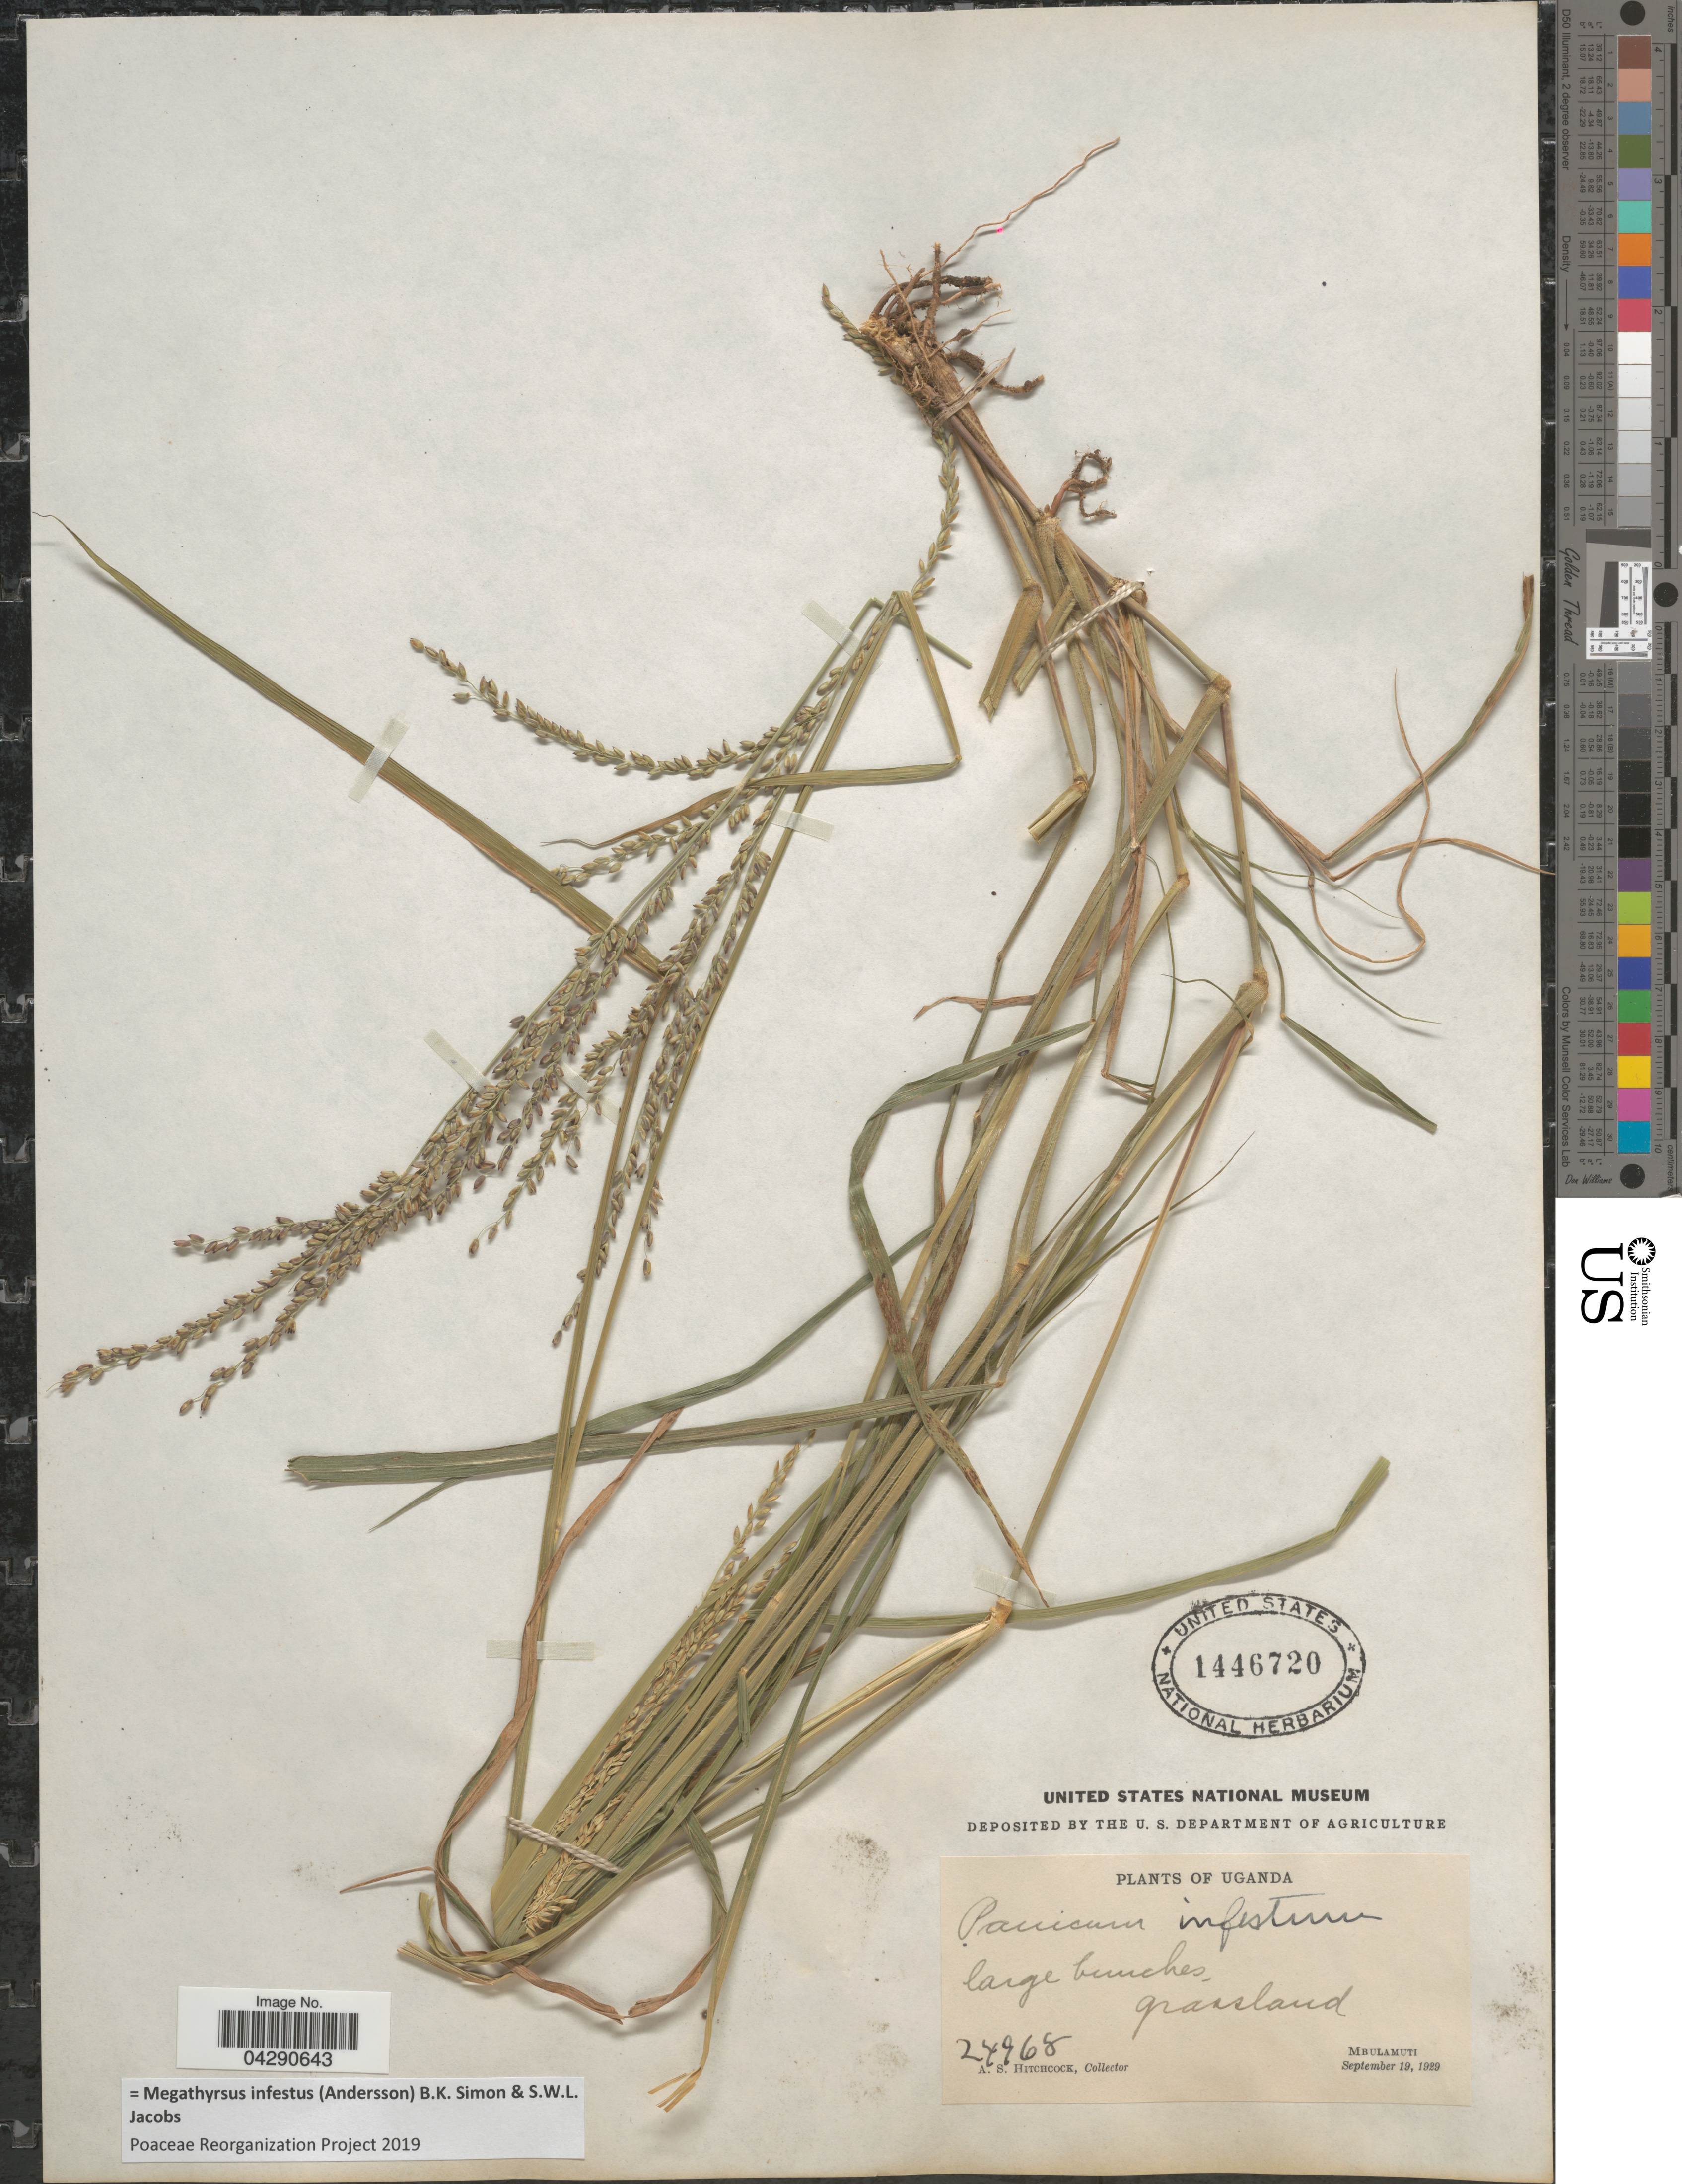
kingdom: Plantae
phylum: Tracheophyta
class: Liliopsida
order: Poales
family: Poaceae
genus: Megathyrsus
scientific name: Megathyrsus infestus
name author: (Peters) B.K. Simon & S.W.L. Jacobs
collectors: A. S. Hitchcock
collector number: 24968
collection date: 1929-09-19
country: Uganda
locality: Mbulamuti.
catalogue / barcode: US 1446720